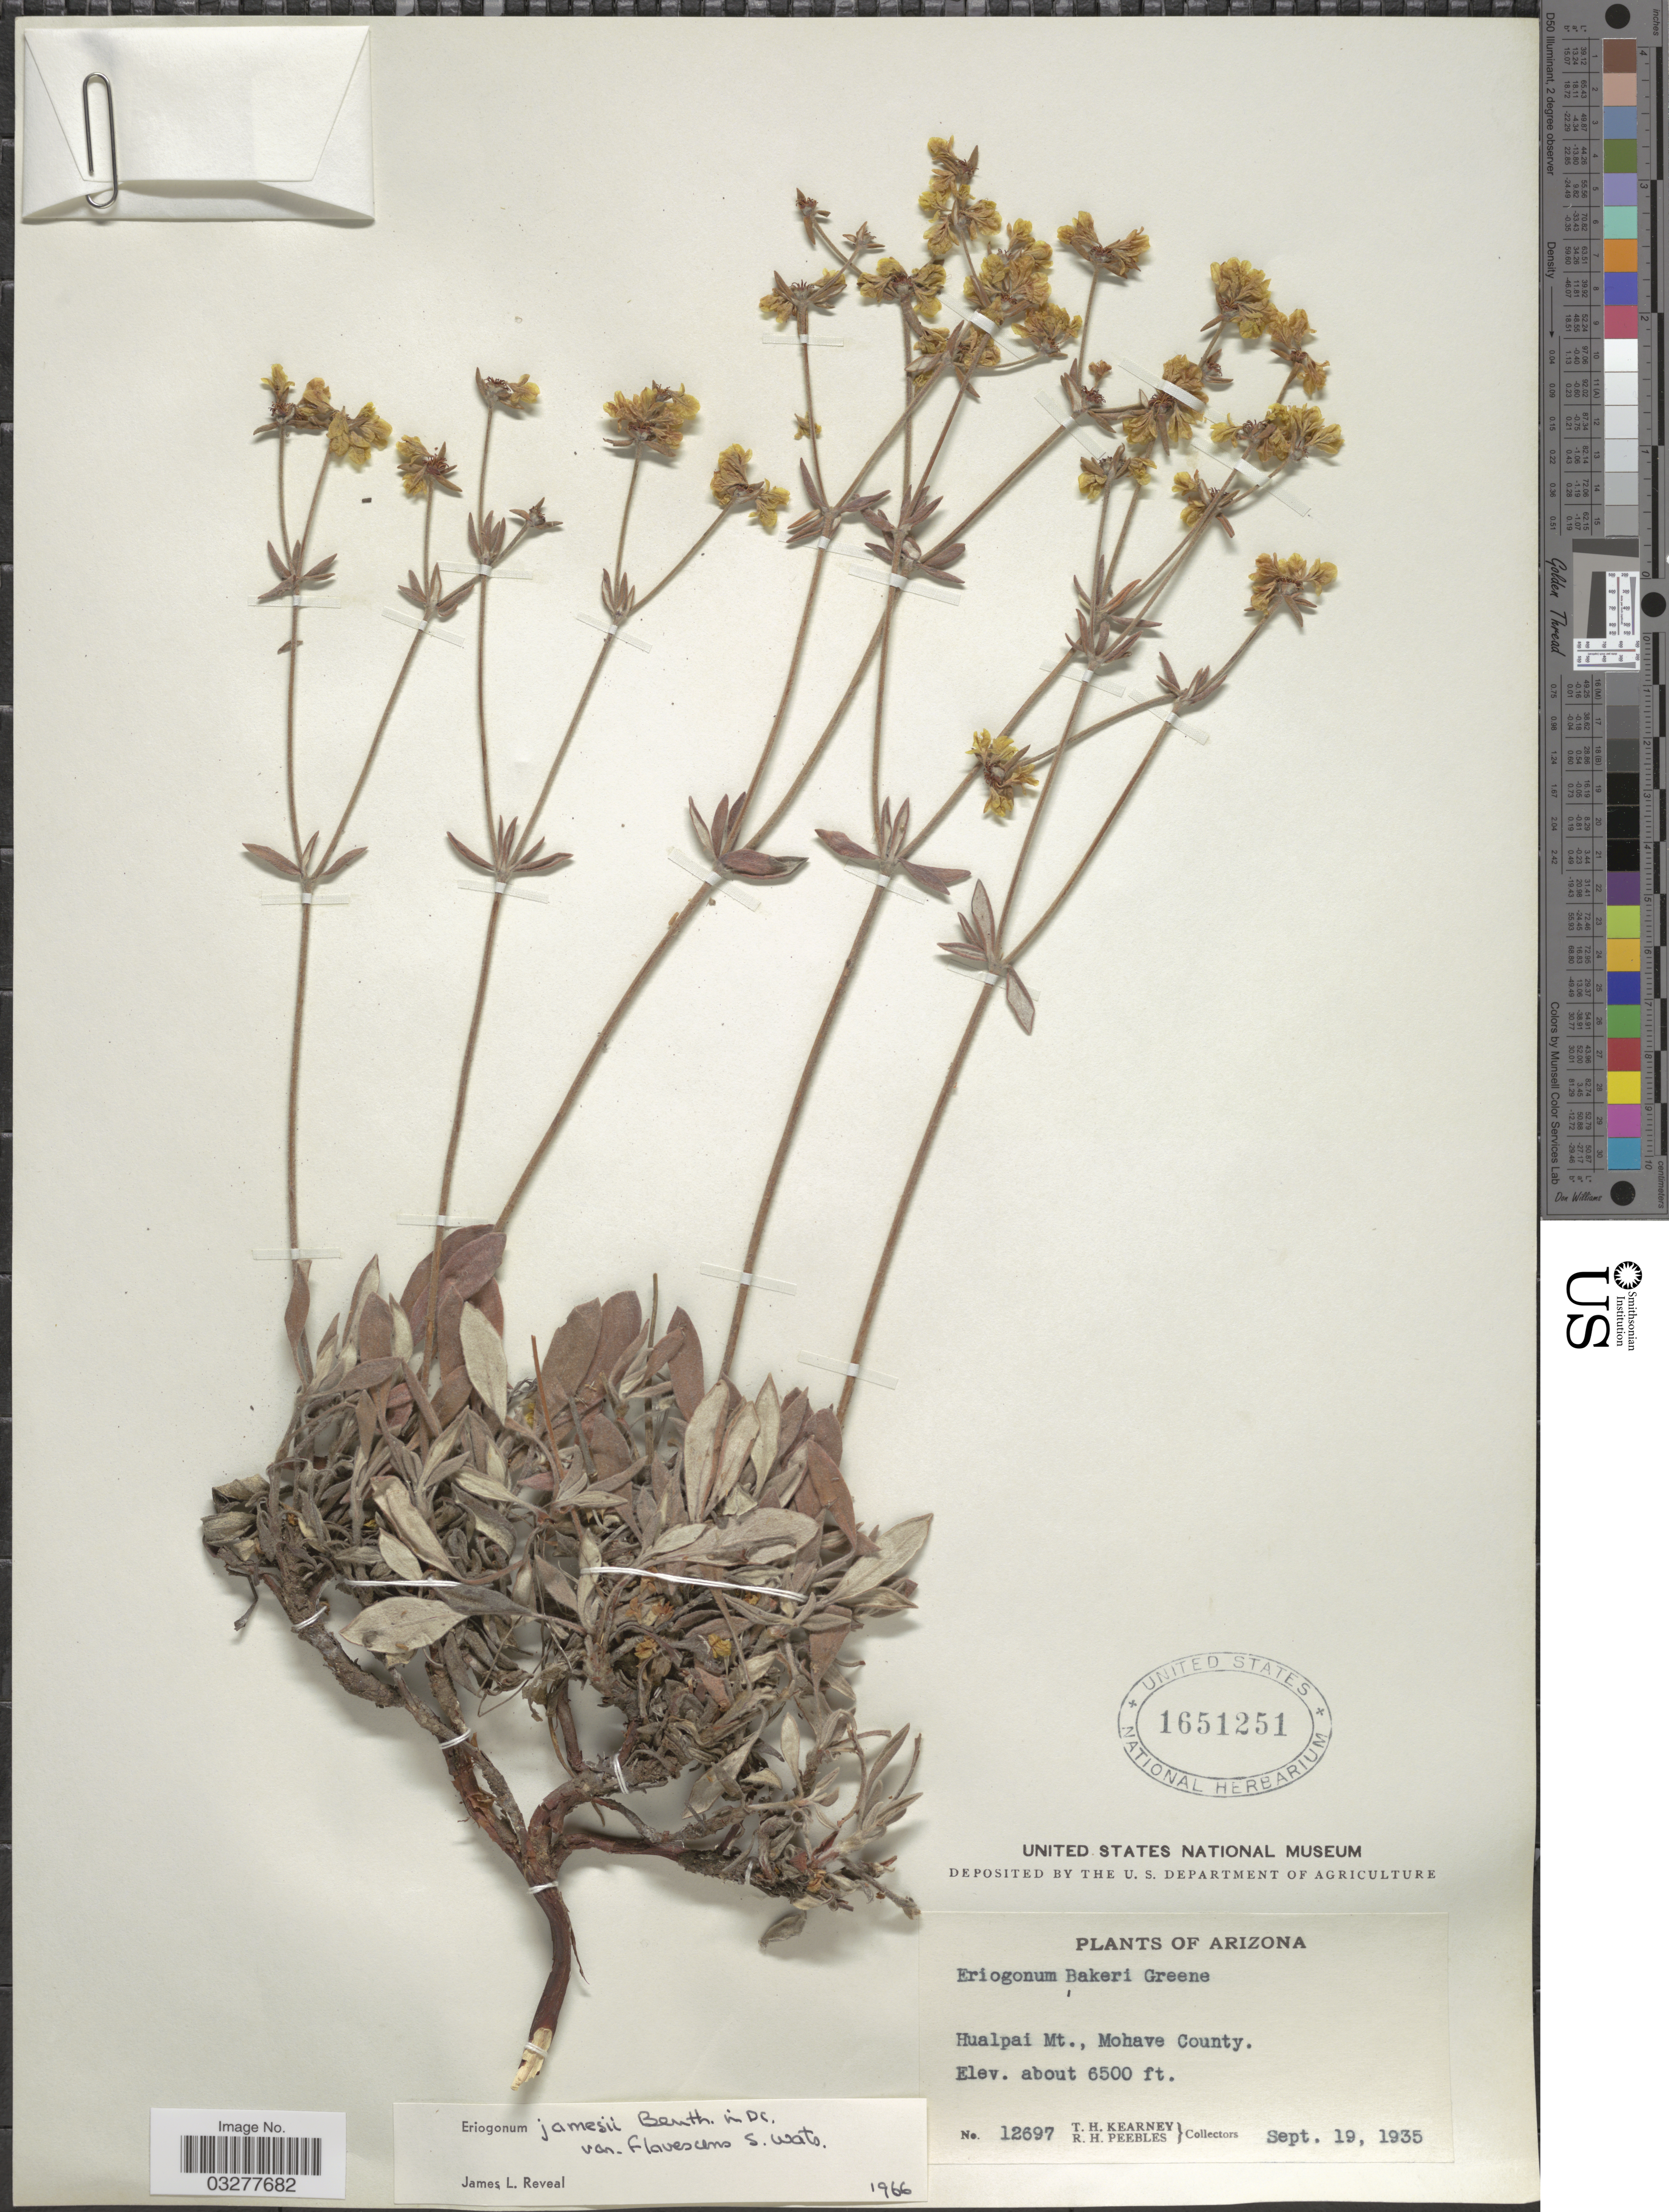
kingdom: Plantae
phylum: Tracheophyta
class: Magnoliopsida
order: Caryophyllales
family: Polygonaceae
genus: Eriogonum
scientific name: Eriogonum jamesii var. flavescens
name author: S. Watson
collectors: T. H. Kearney & R. H. Peebles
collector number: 12697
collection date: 1935-09-19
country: United States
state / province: Arizona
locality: Hualpai Mt., Mohave County.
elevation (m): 1981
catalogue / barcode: US 1651251